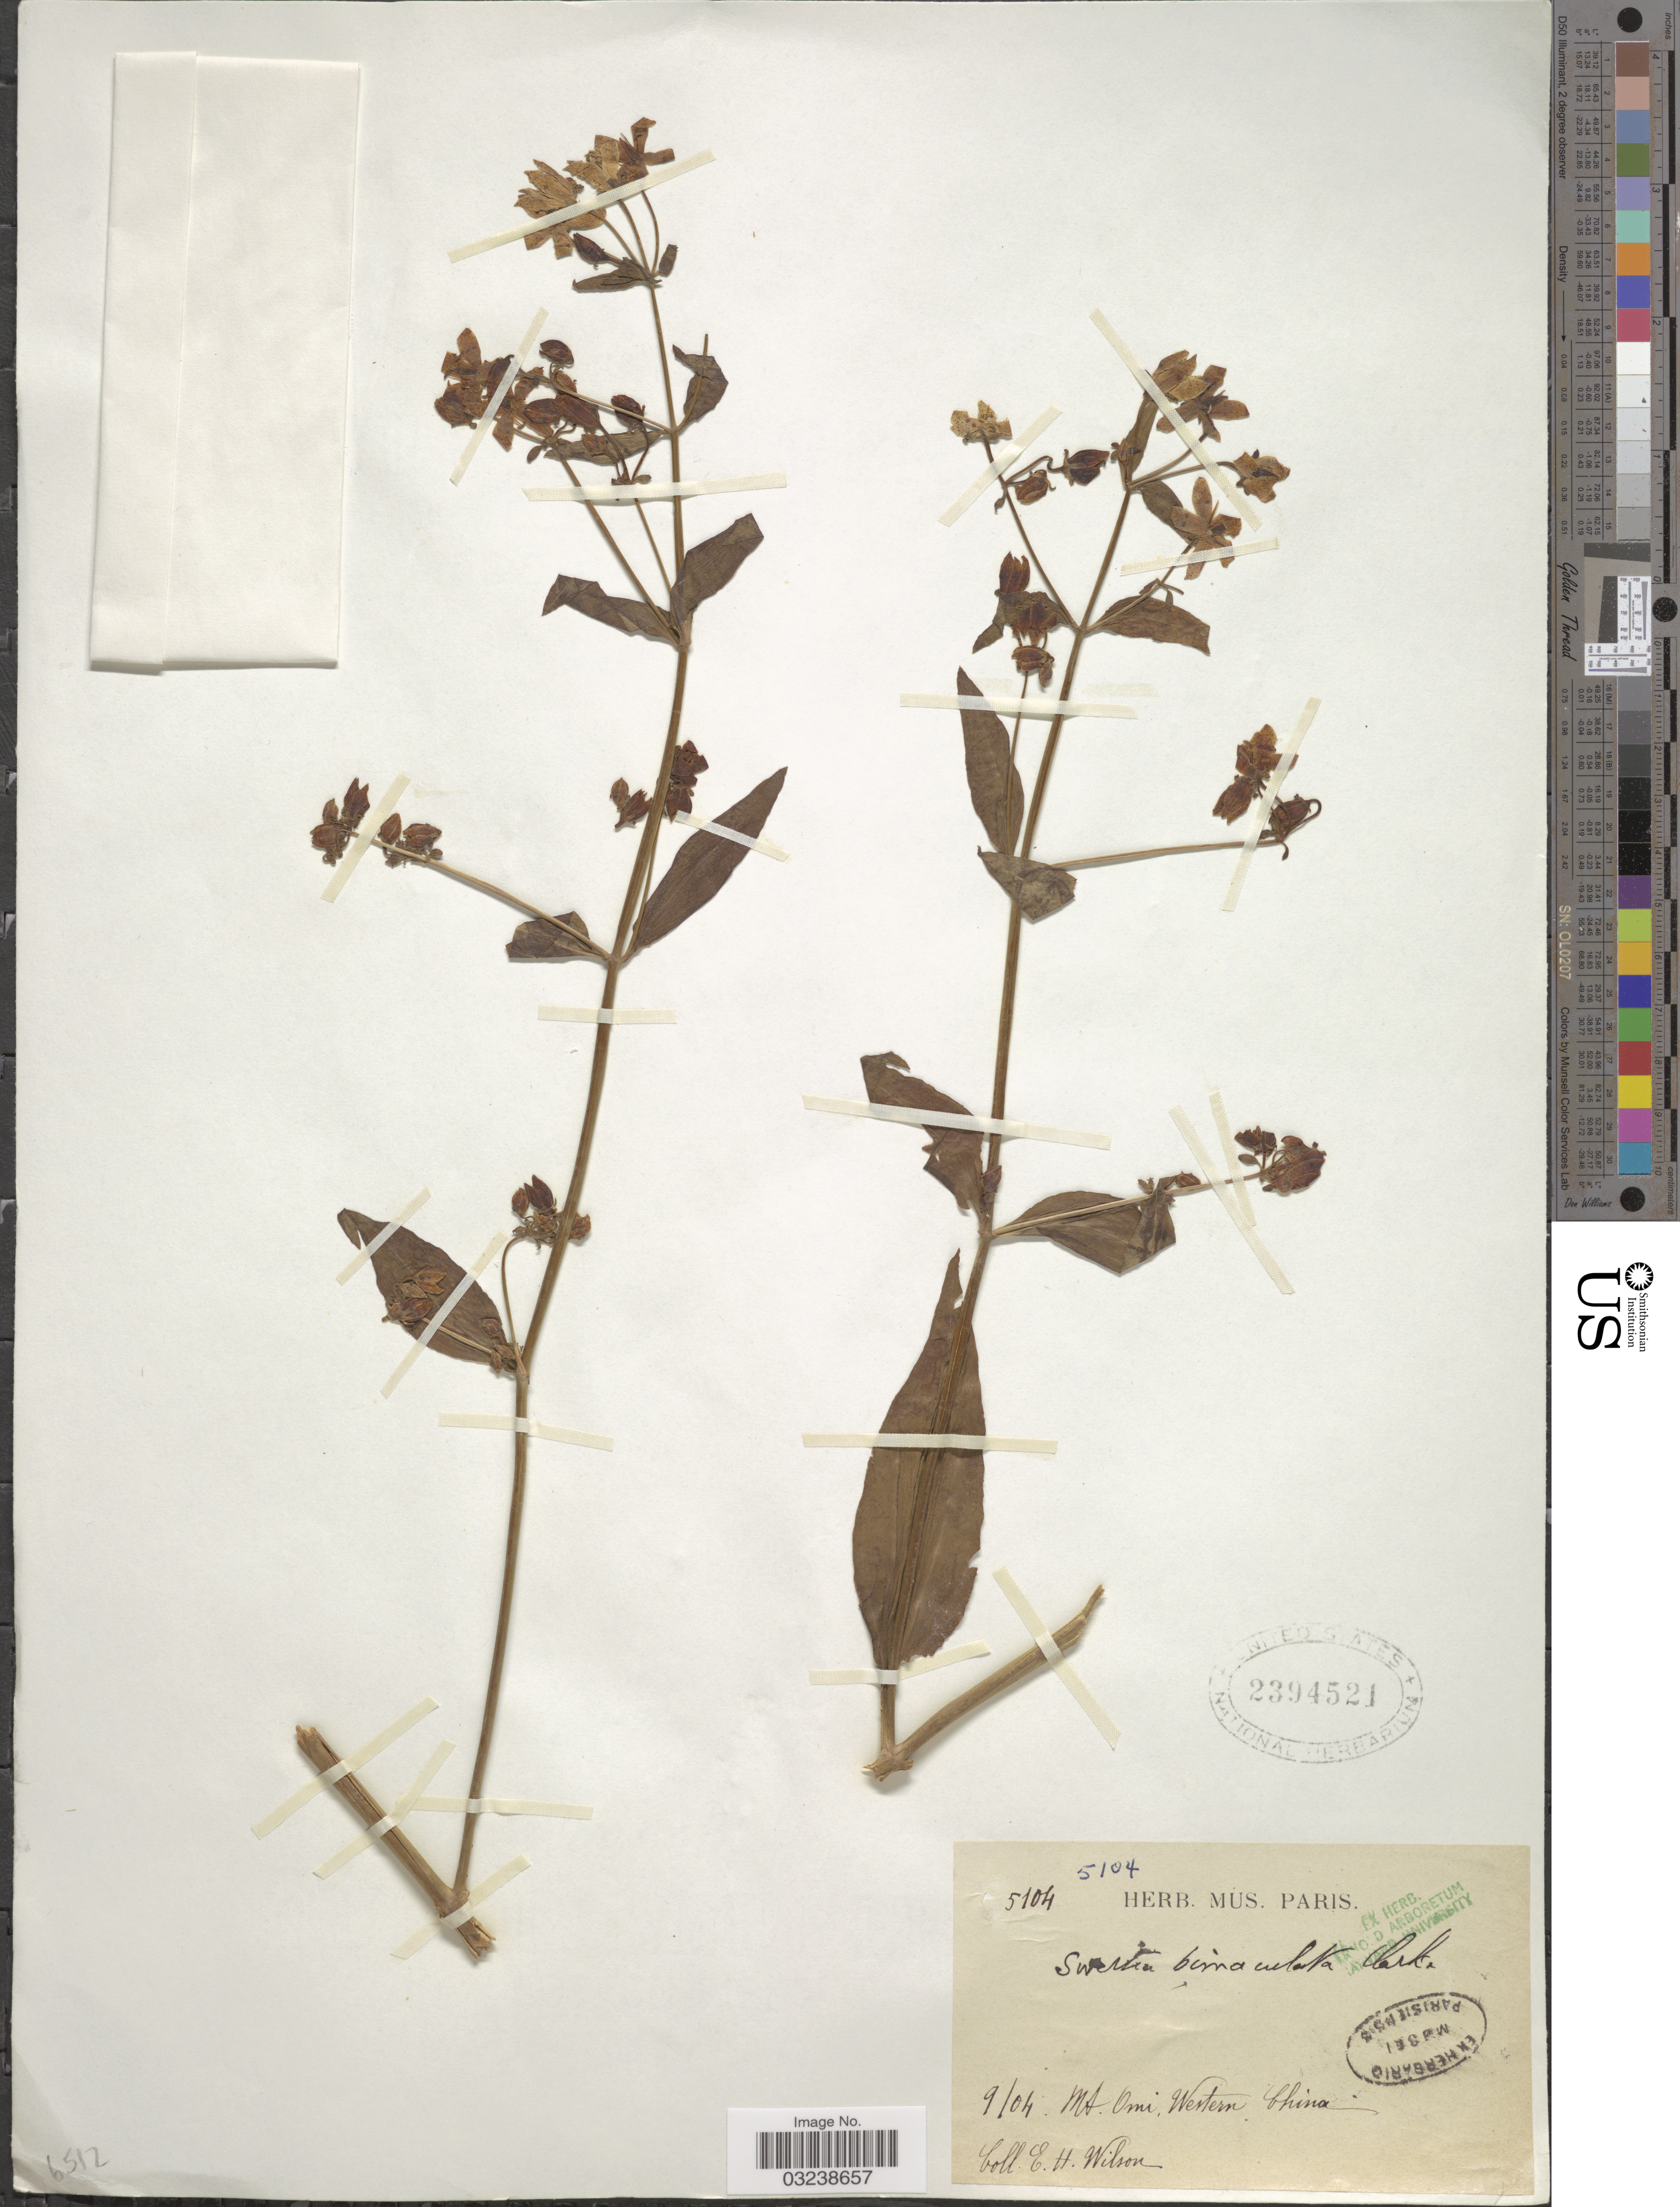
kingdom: Plantae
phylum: Tracheophyta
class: Magnoliopsida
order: Gentianales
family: Gentianaceae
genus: Swertia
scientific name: Swertia bimaculata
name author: (Siebold & Zucc.) Hook. f. & Thomson ex C.B. Clarke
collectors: E. Wilson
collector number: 5104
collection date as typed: Transcribed d/m/y: /9/1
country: China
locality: Mt. Omi, Western China.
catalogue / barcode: US 2394521